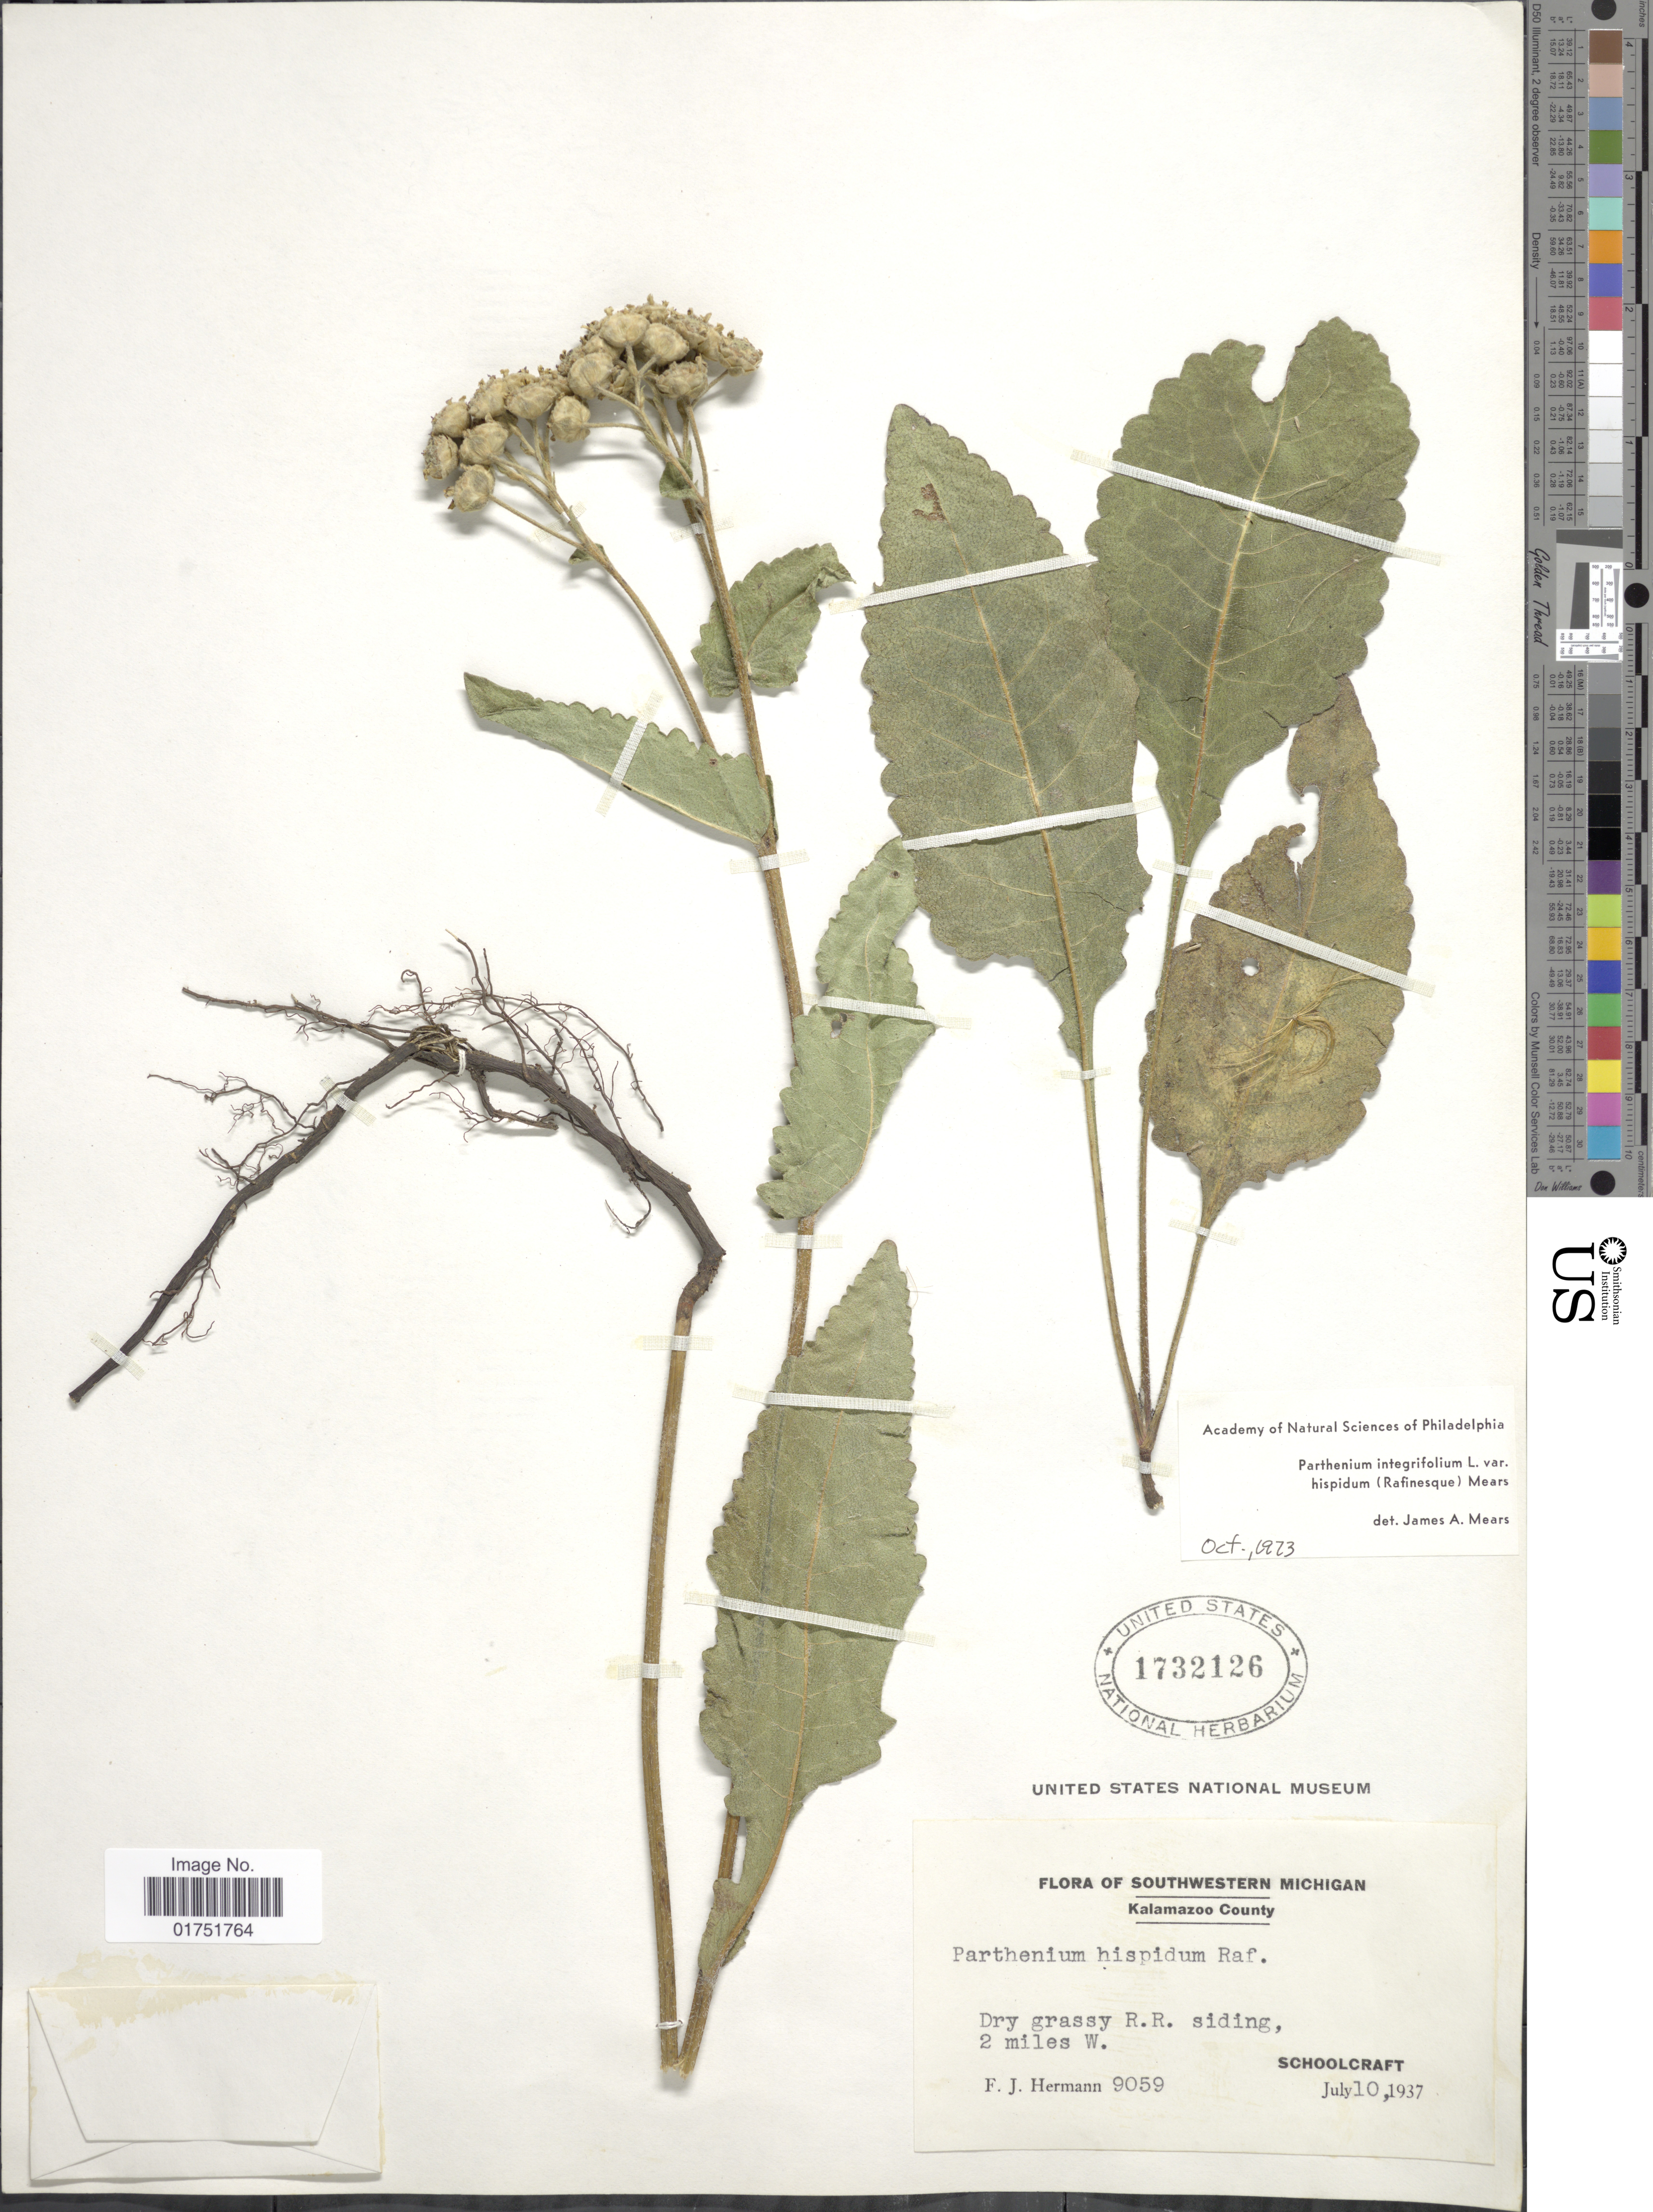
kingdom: Plantae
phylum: Tracheophyta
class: Magnoliopsida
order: Asterales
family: Asteraceae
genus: Parthenium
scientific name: Parthenium hispidum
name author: Raf.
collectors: F. J. Hermann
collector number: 9059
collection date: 1937-07-10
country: United States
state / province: Michigan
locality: Southwestern Michigan, Kalamazoo County, R. R. siding, 2 miles W., Schoolcraft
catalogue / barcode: US 1732126